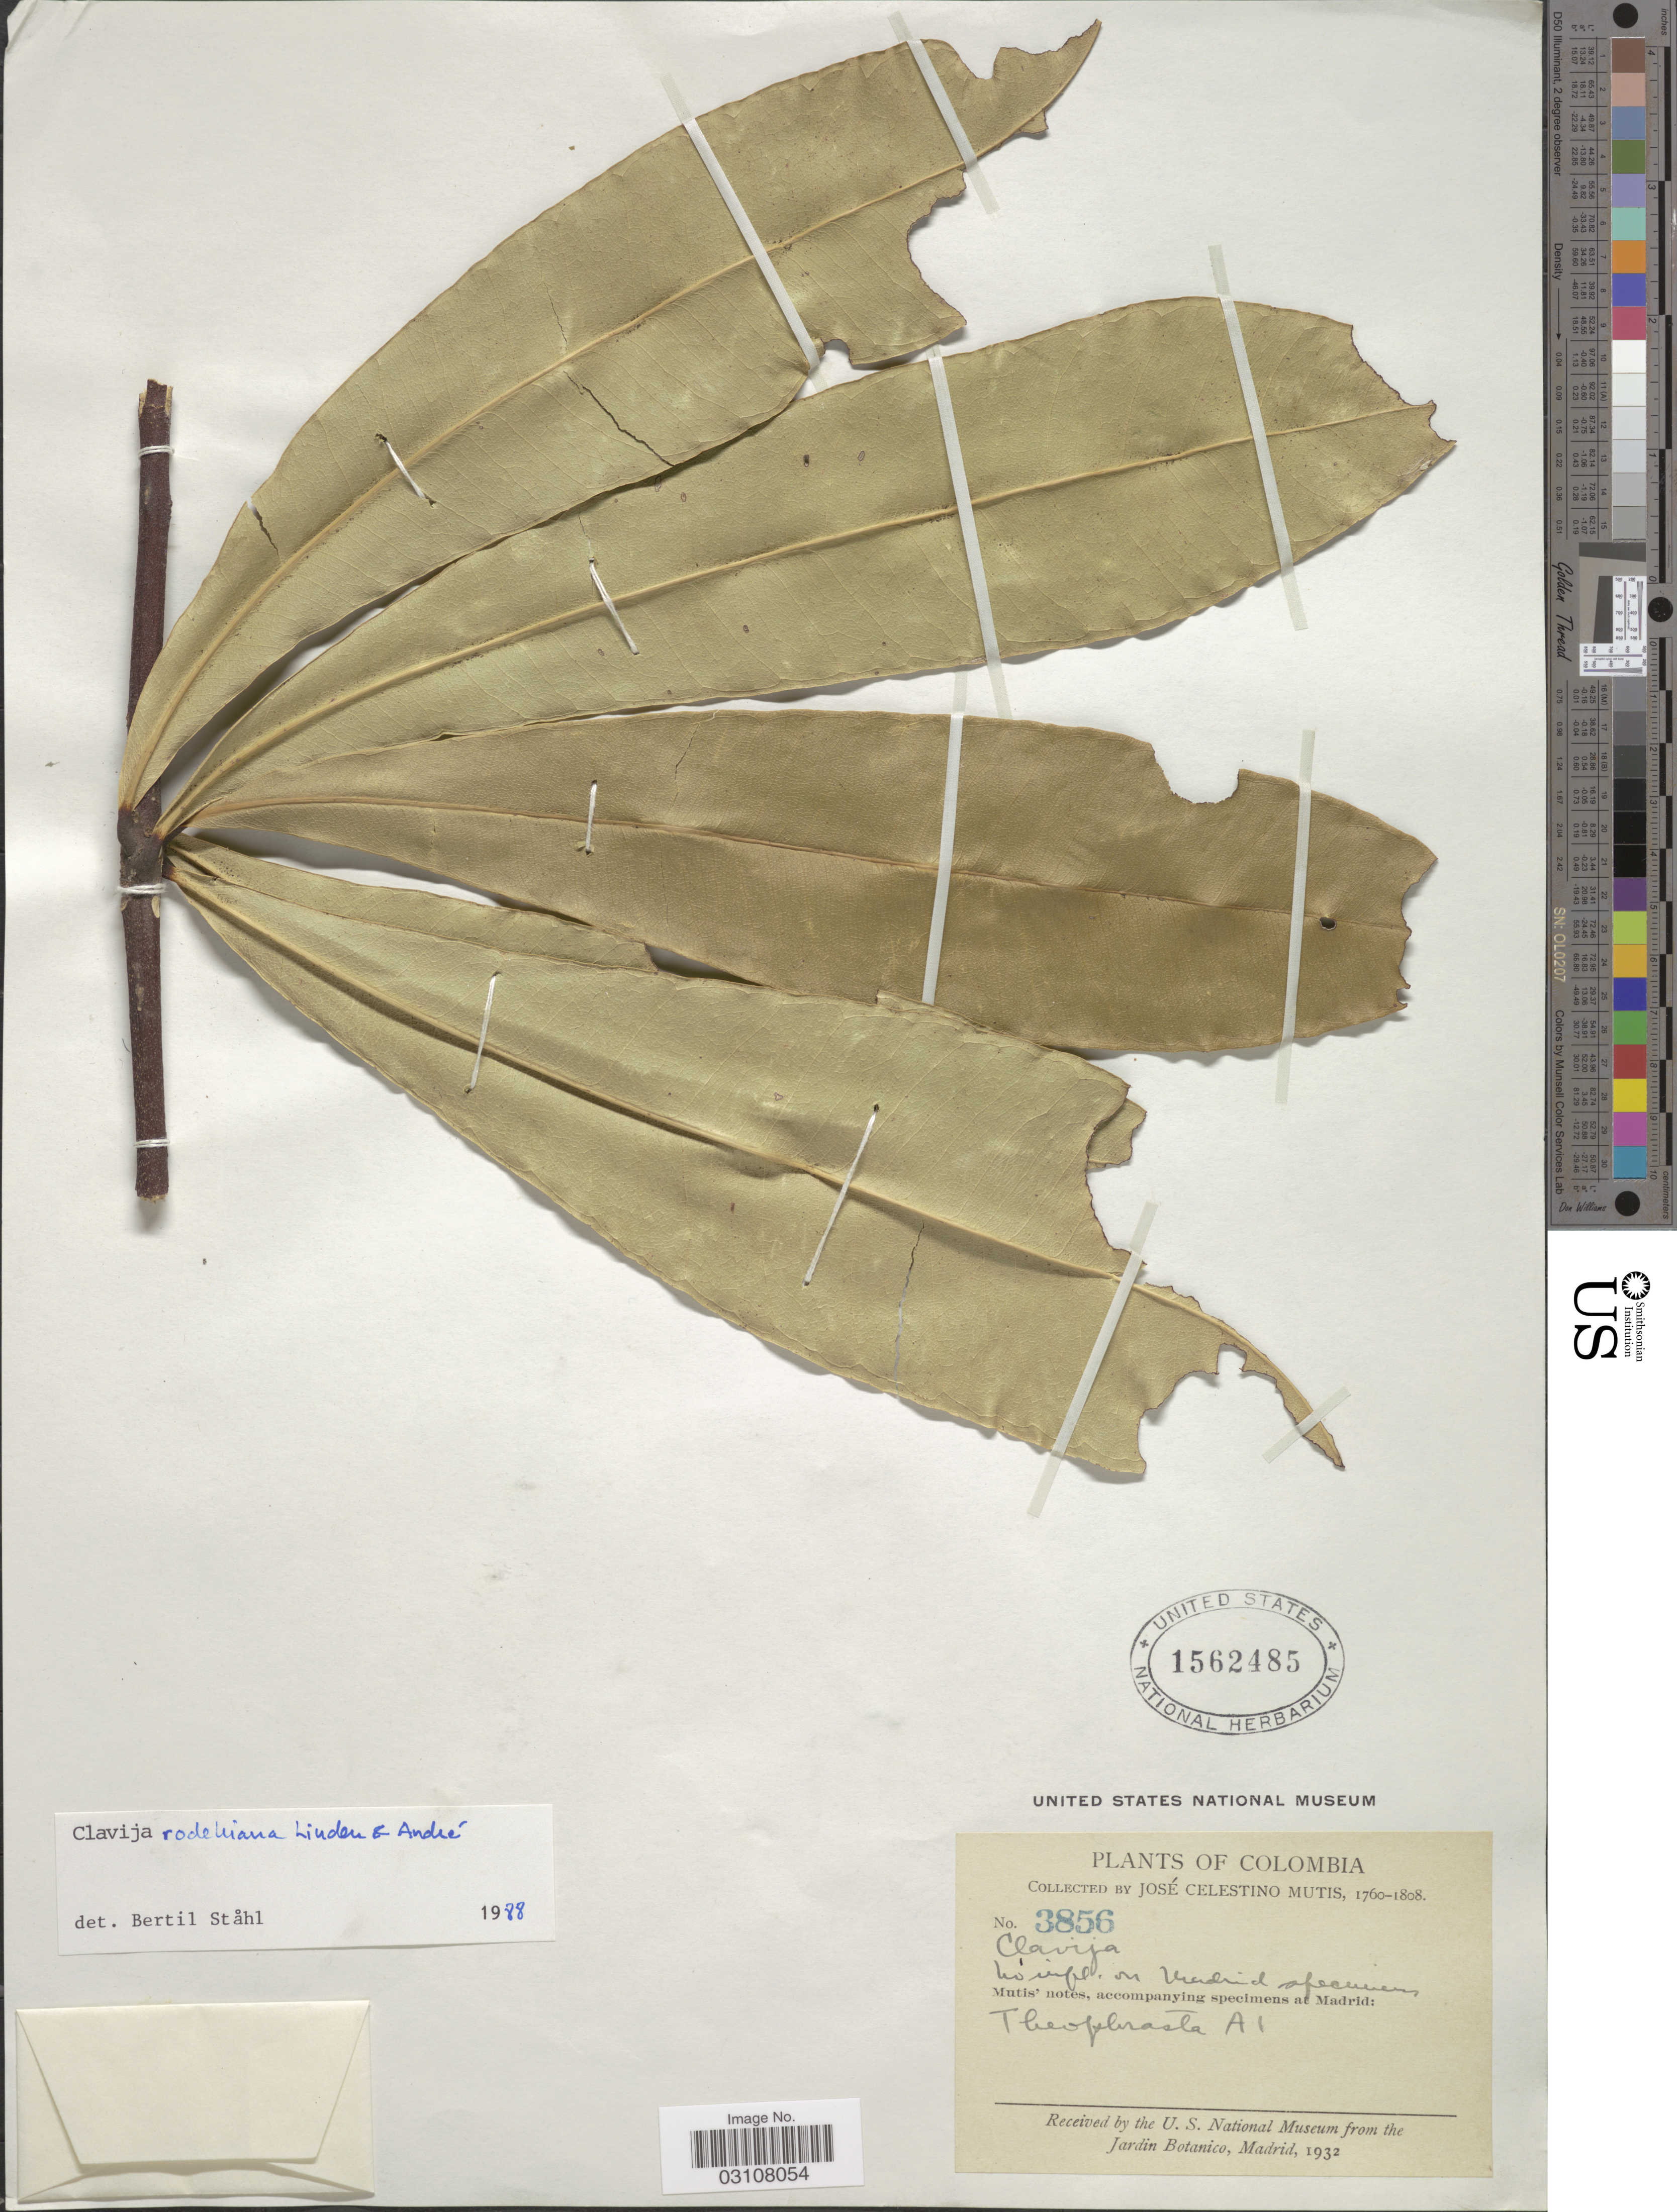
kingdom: Plantae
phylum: Tracheophyta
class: Magnoliopsida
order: Ericales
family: Primulaceae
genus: Clavija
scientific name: Clavija rodekiana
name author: Linden & André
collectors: J. C. B. Mutis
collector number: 3856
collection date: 1760/1808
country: Colombia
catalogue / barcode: US 1562485